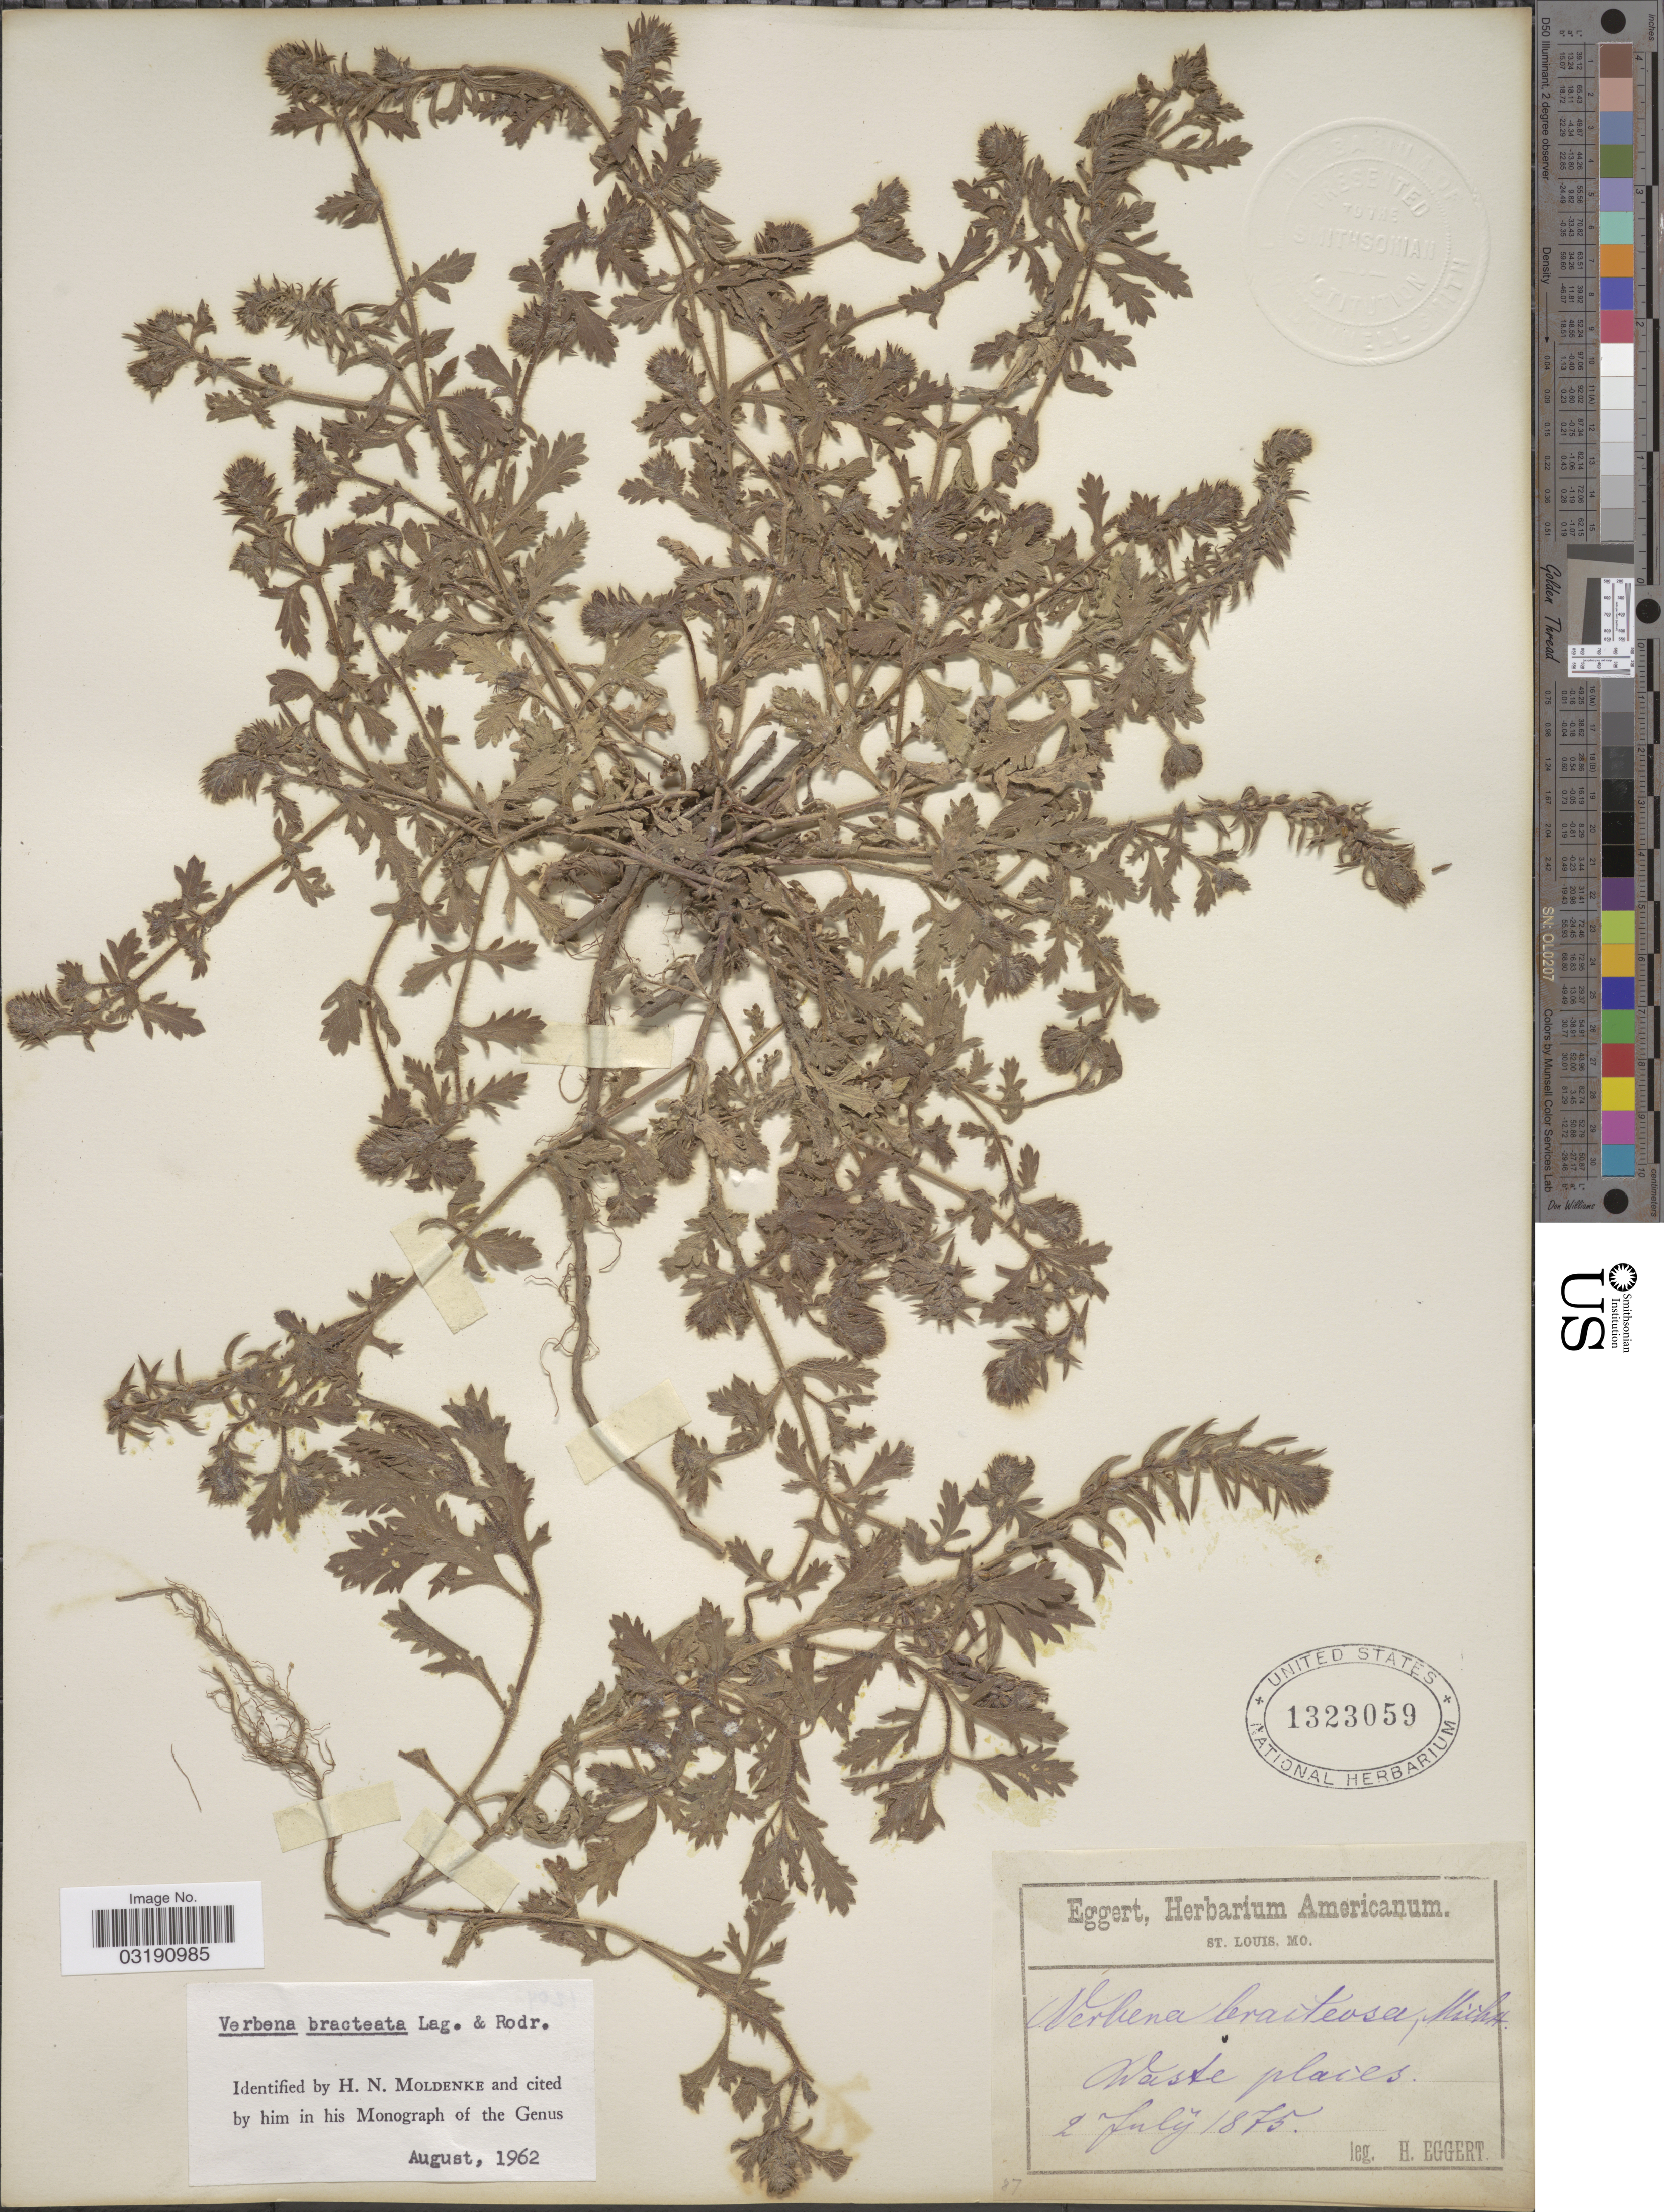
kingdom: Plantae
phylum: Tracheophyta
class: Magnoliopsida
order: Lamiales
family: Verbenaceae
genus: Verbena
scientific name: Verbena bracteata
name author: Cav. ex Lag. & Rodr.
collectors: H. Eggert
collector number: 87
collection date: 1875-07-02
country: United States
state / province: Missouri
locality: Waste places.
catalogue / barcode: US 1323059